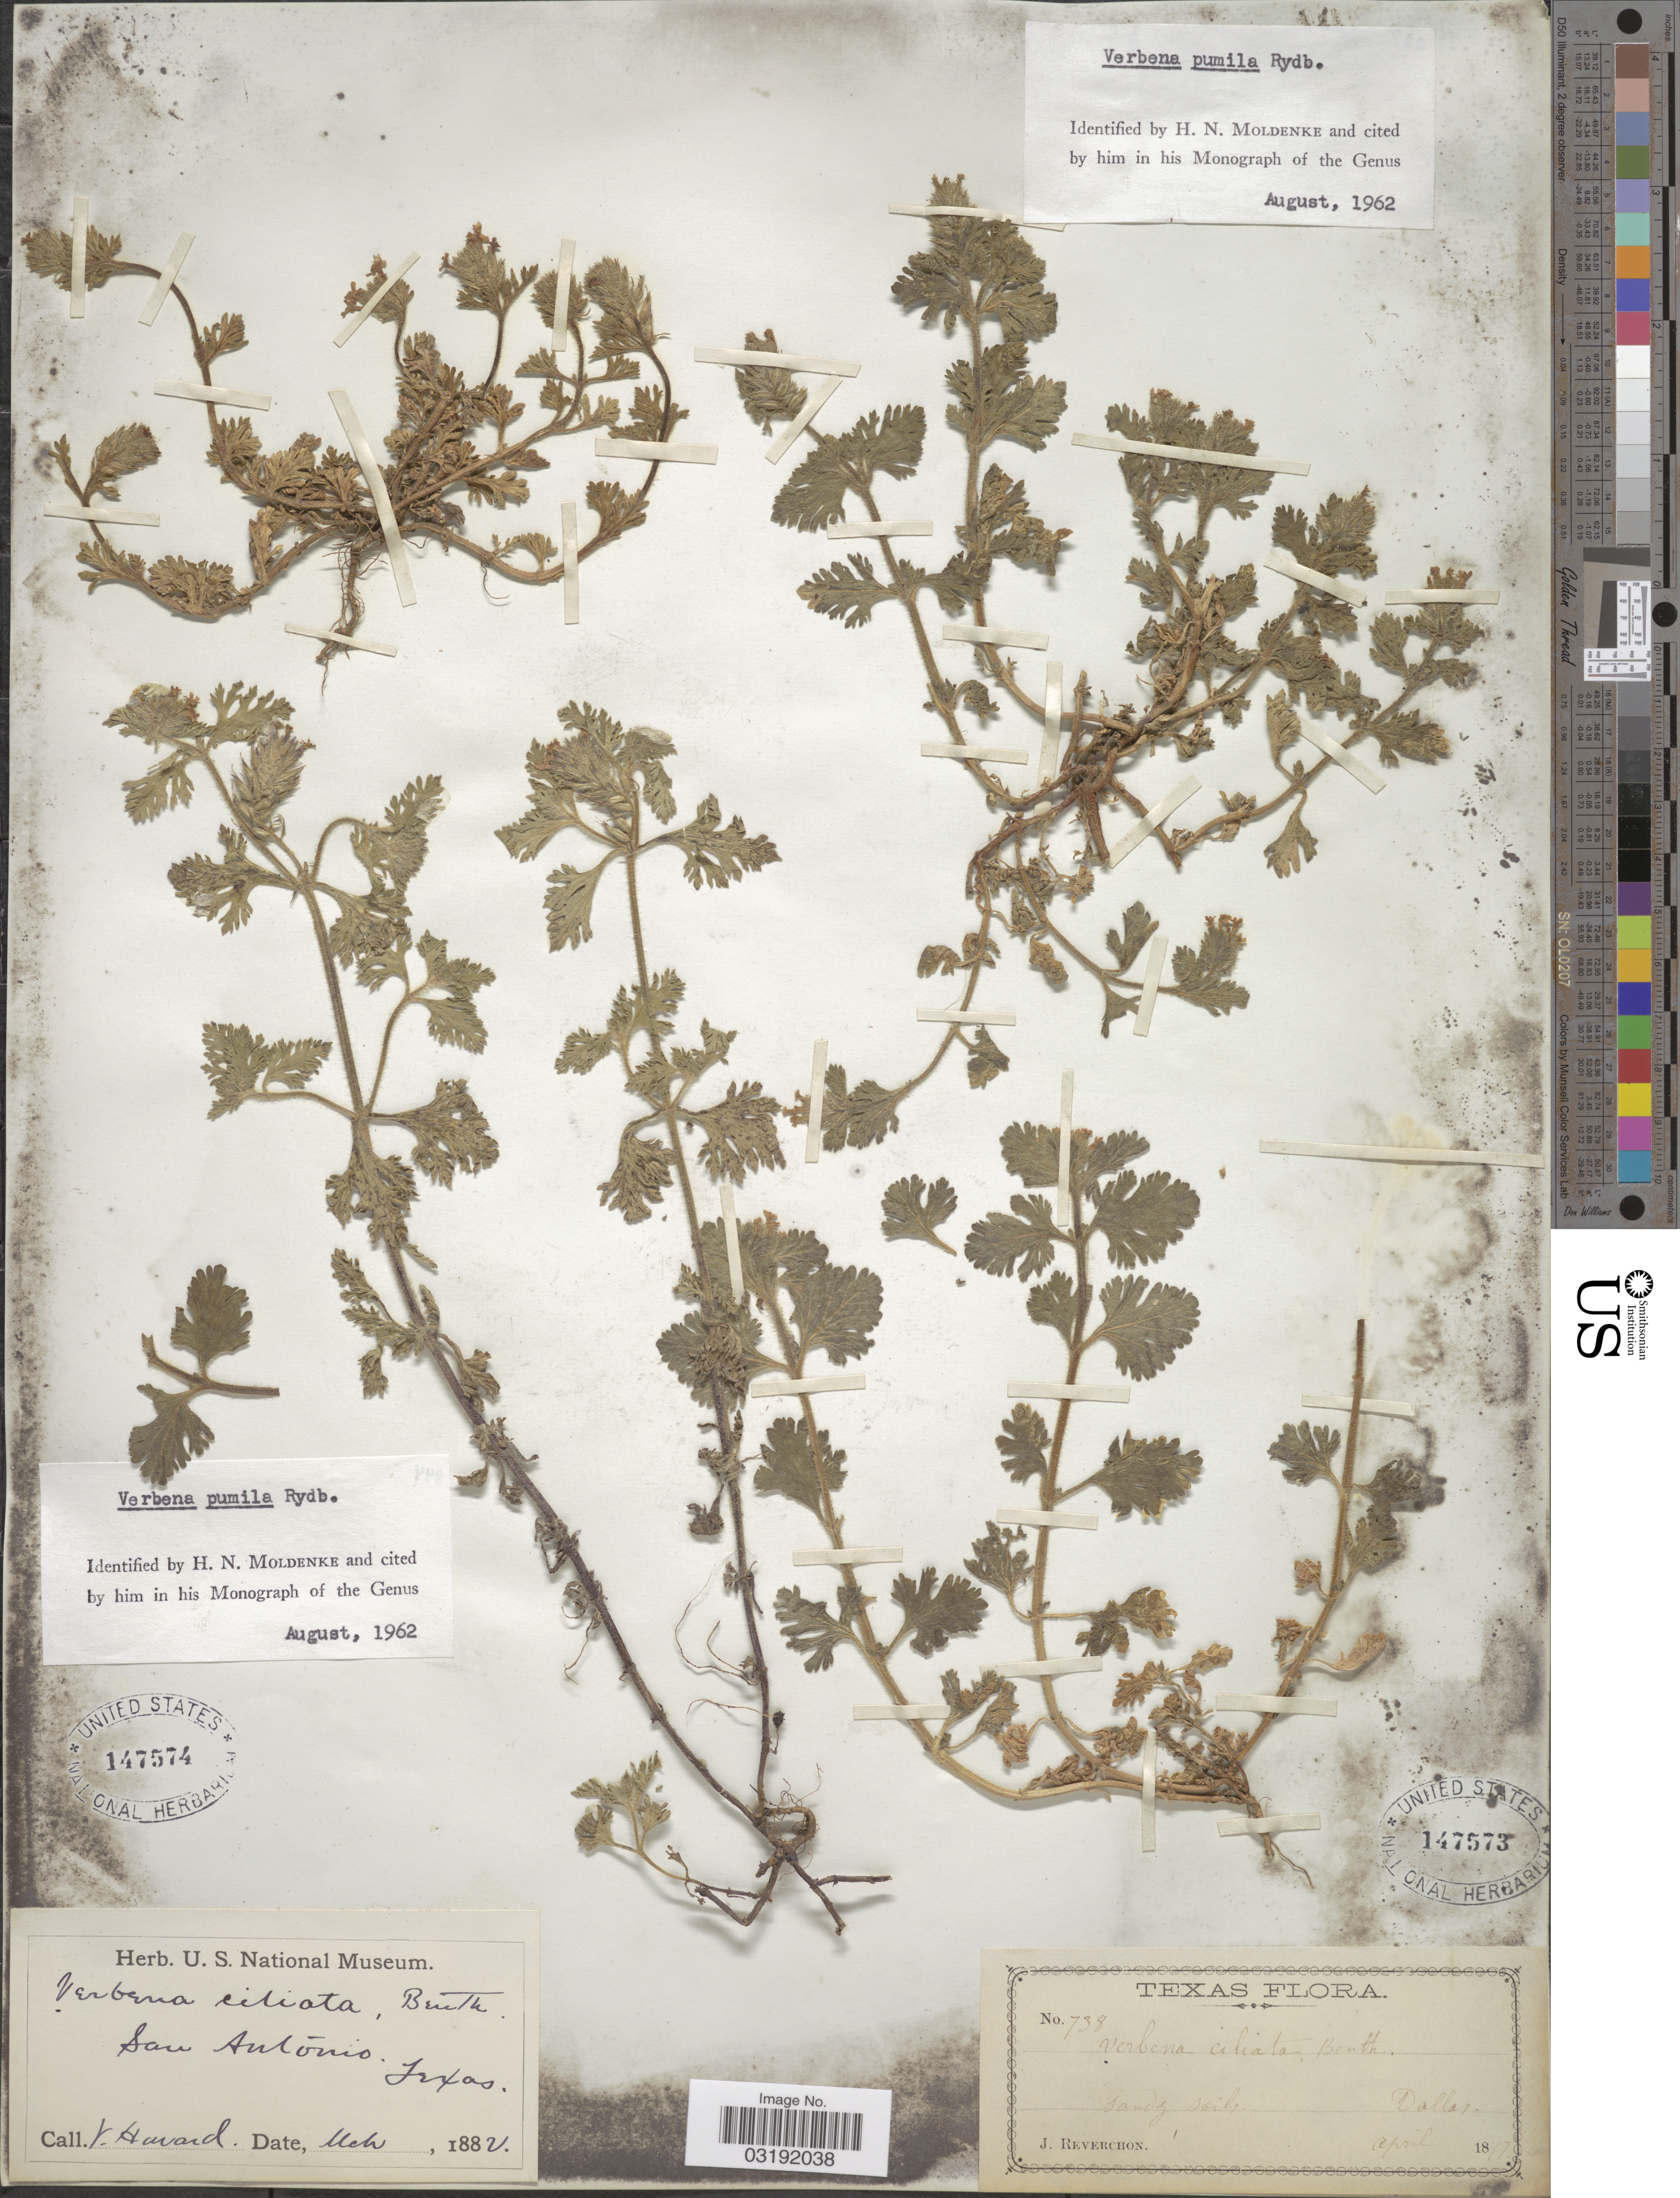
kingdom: Plantae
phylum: Tracheophyta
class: Magnoliopsida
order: Lamiales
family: Verbenaceae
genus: Verbena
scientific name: Verbena pumila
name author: Rydb.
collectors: V. Havard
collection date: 1882-03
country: United States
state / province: Texas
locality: San Antonio.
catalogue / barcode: US 147574